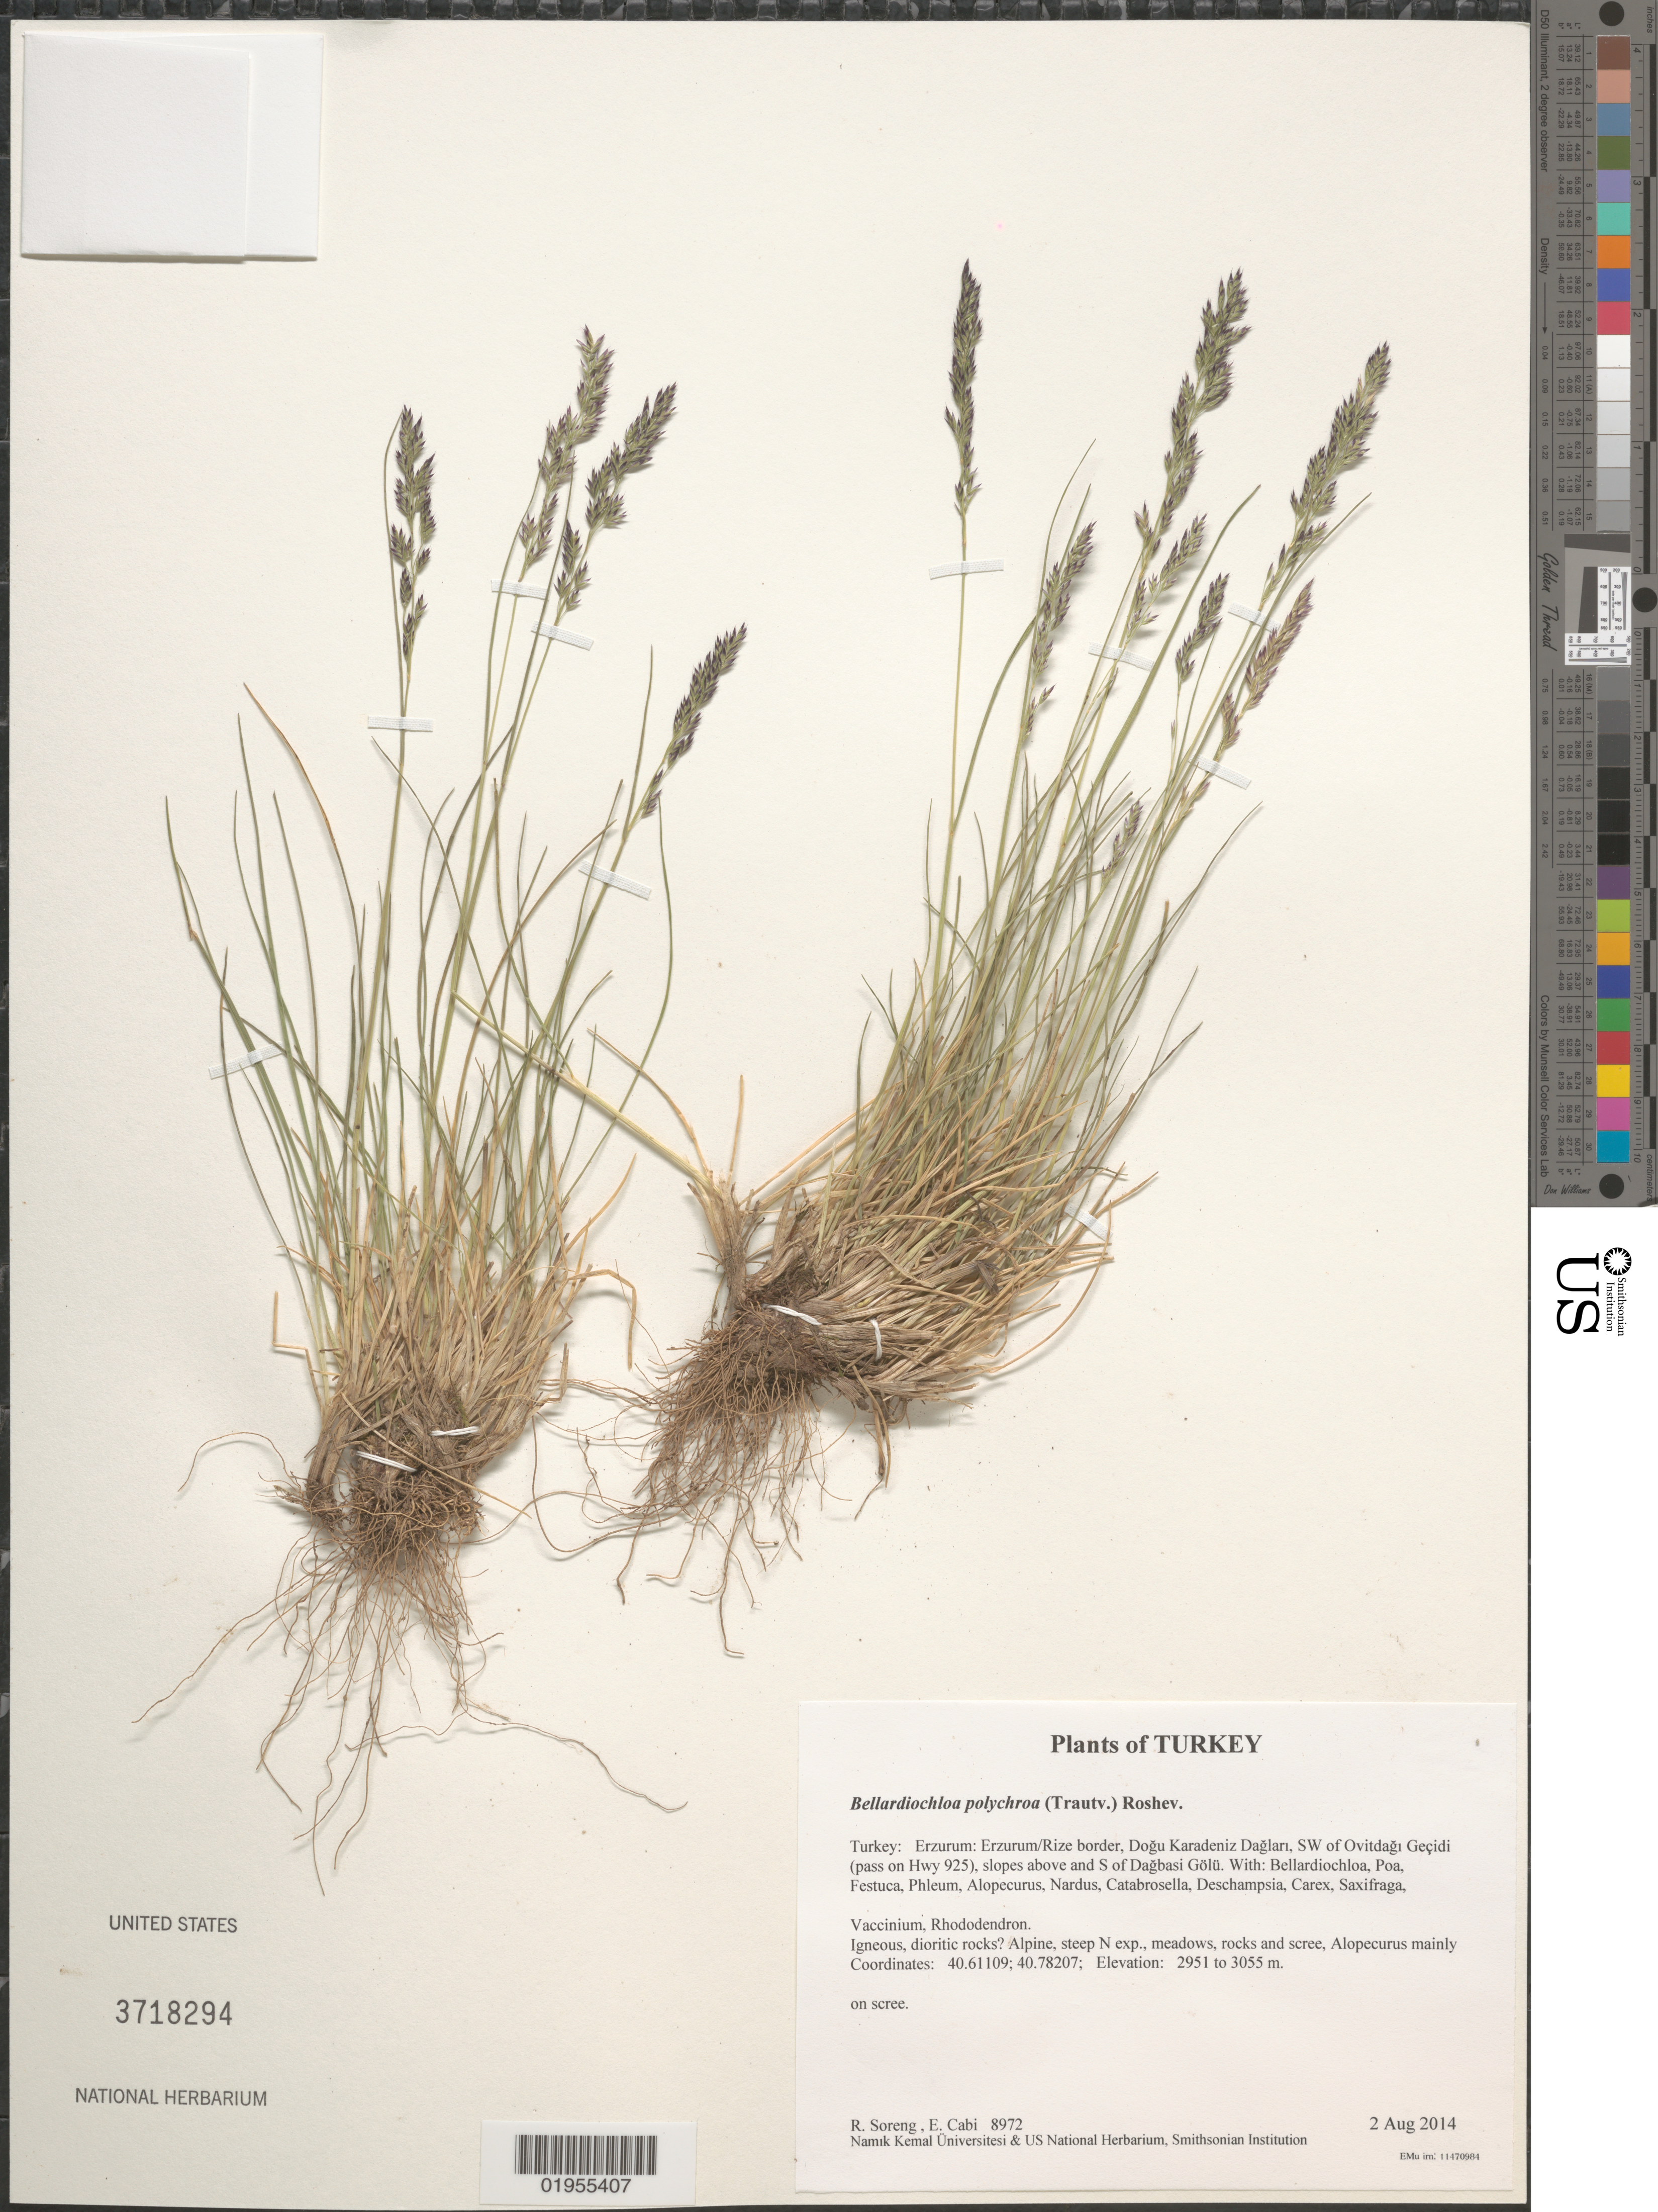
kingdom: Plantae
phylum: Tracheophyta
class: Liliopsida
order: Poales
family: Poaceae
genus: Bellardiochloa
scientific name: Bellardiochloa polychroa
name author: (Trautv.) Roshev.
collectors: R. J. Soreng & E. Cabi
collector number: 8972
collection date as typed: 2 Aug 2014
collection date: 2014-08-02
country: Turkey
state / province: Erzurum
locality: Erzurum/Rize border, Dogu Karadeni Daglari, SW of Ovitdagi Gecidi (pass on Hwy 925), slopes above and S of Dagbasi Golu,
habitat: Igneous, dioritic rocks? Alpine, steep N exp., meadows, rocks and scree, Alopecurus mainly on scree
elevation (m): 2951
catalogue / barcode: US 3718294